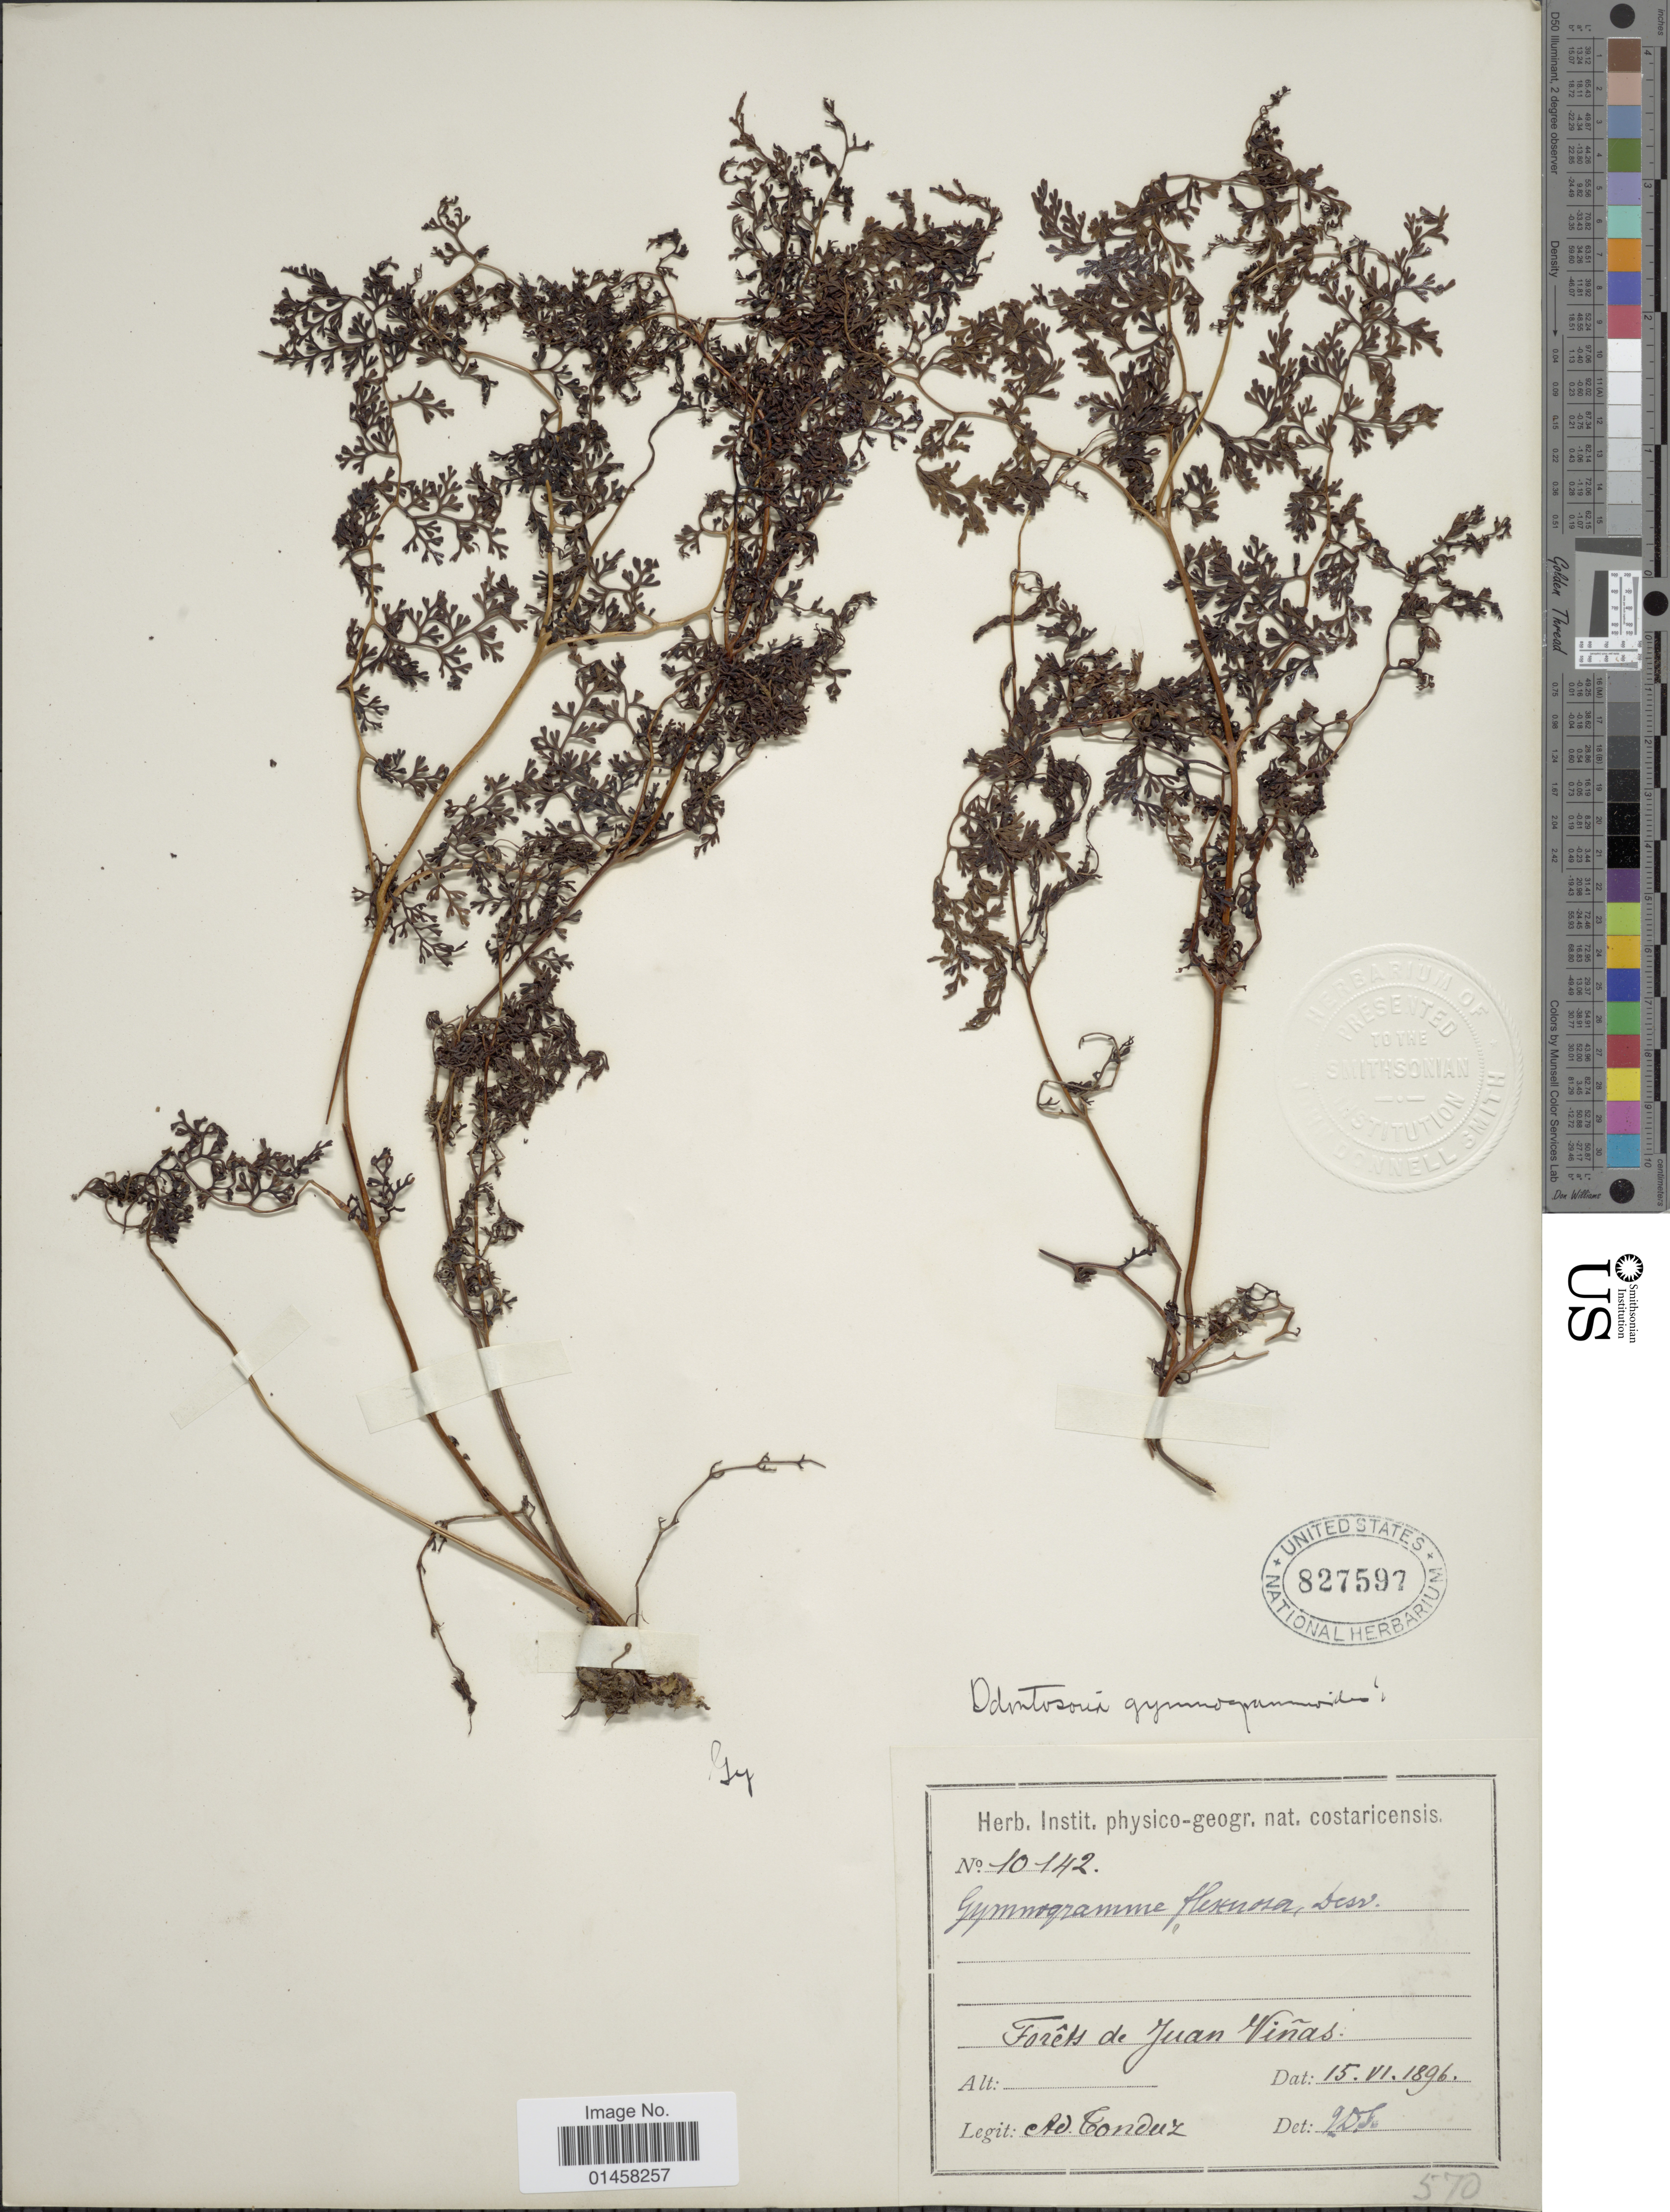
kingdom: Plantae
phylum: Tracheophyta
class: Polypodiopsida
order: Polypodiales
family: Lindsaeaceae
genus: Odontosoria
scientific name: Odontosoria gymnogrammoides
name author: Christ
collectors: A. Tonduz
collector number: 10142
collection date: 1896-06-15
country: Costa Rica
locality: Forets de Juan Viñas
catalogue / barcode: US 827597